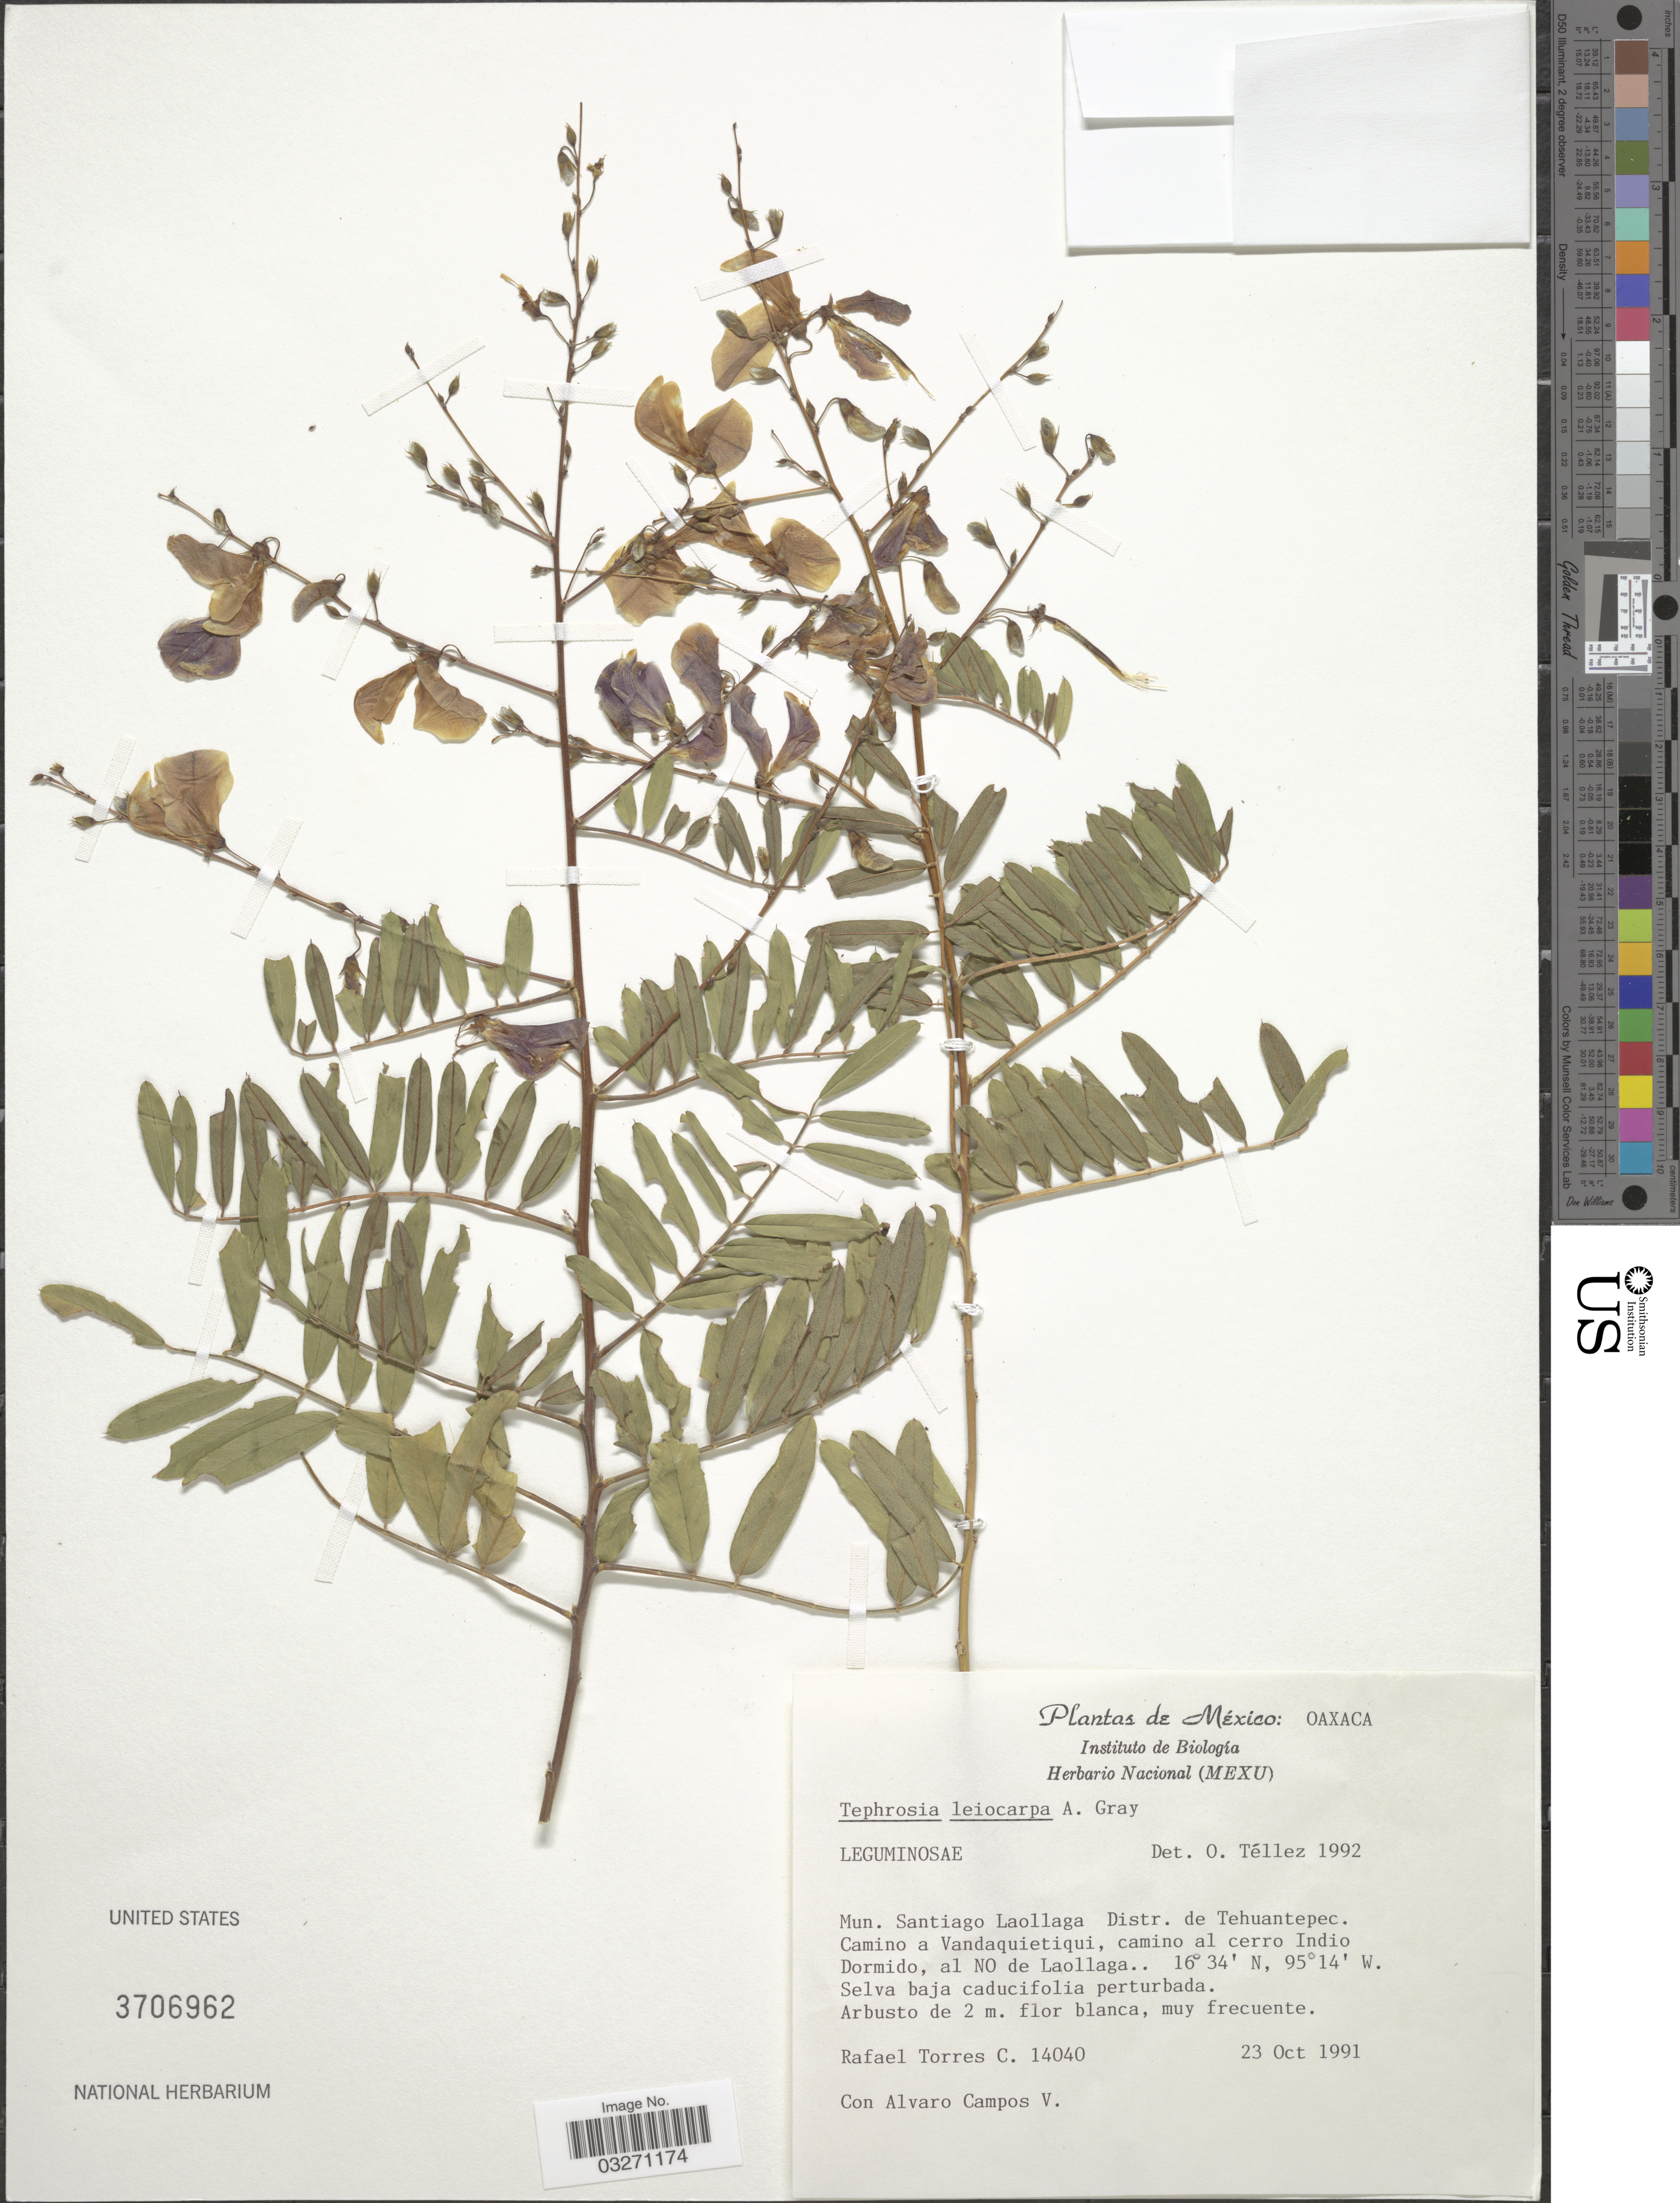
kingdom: Plantae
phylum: Tracheophyta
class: Magnoliopsida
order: Fabales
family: Fabaceae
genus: Tephrosia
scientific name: Tephrosia leiocarpa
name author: A. Gray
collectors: R. Torres C. & A. Campos V.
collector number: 14040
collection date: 1991-10-23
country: Mexico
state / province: Oaxaca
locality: Mun. Santiago Laollaga Distr. de Tehuantepec. Camino a Vandaquietiqui, camino al cerro Indio Dormido, al NO de Laollaga.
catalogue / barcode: US 3706962